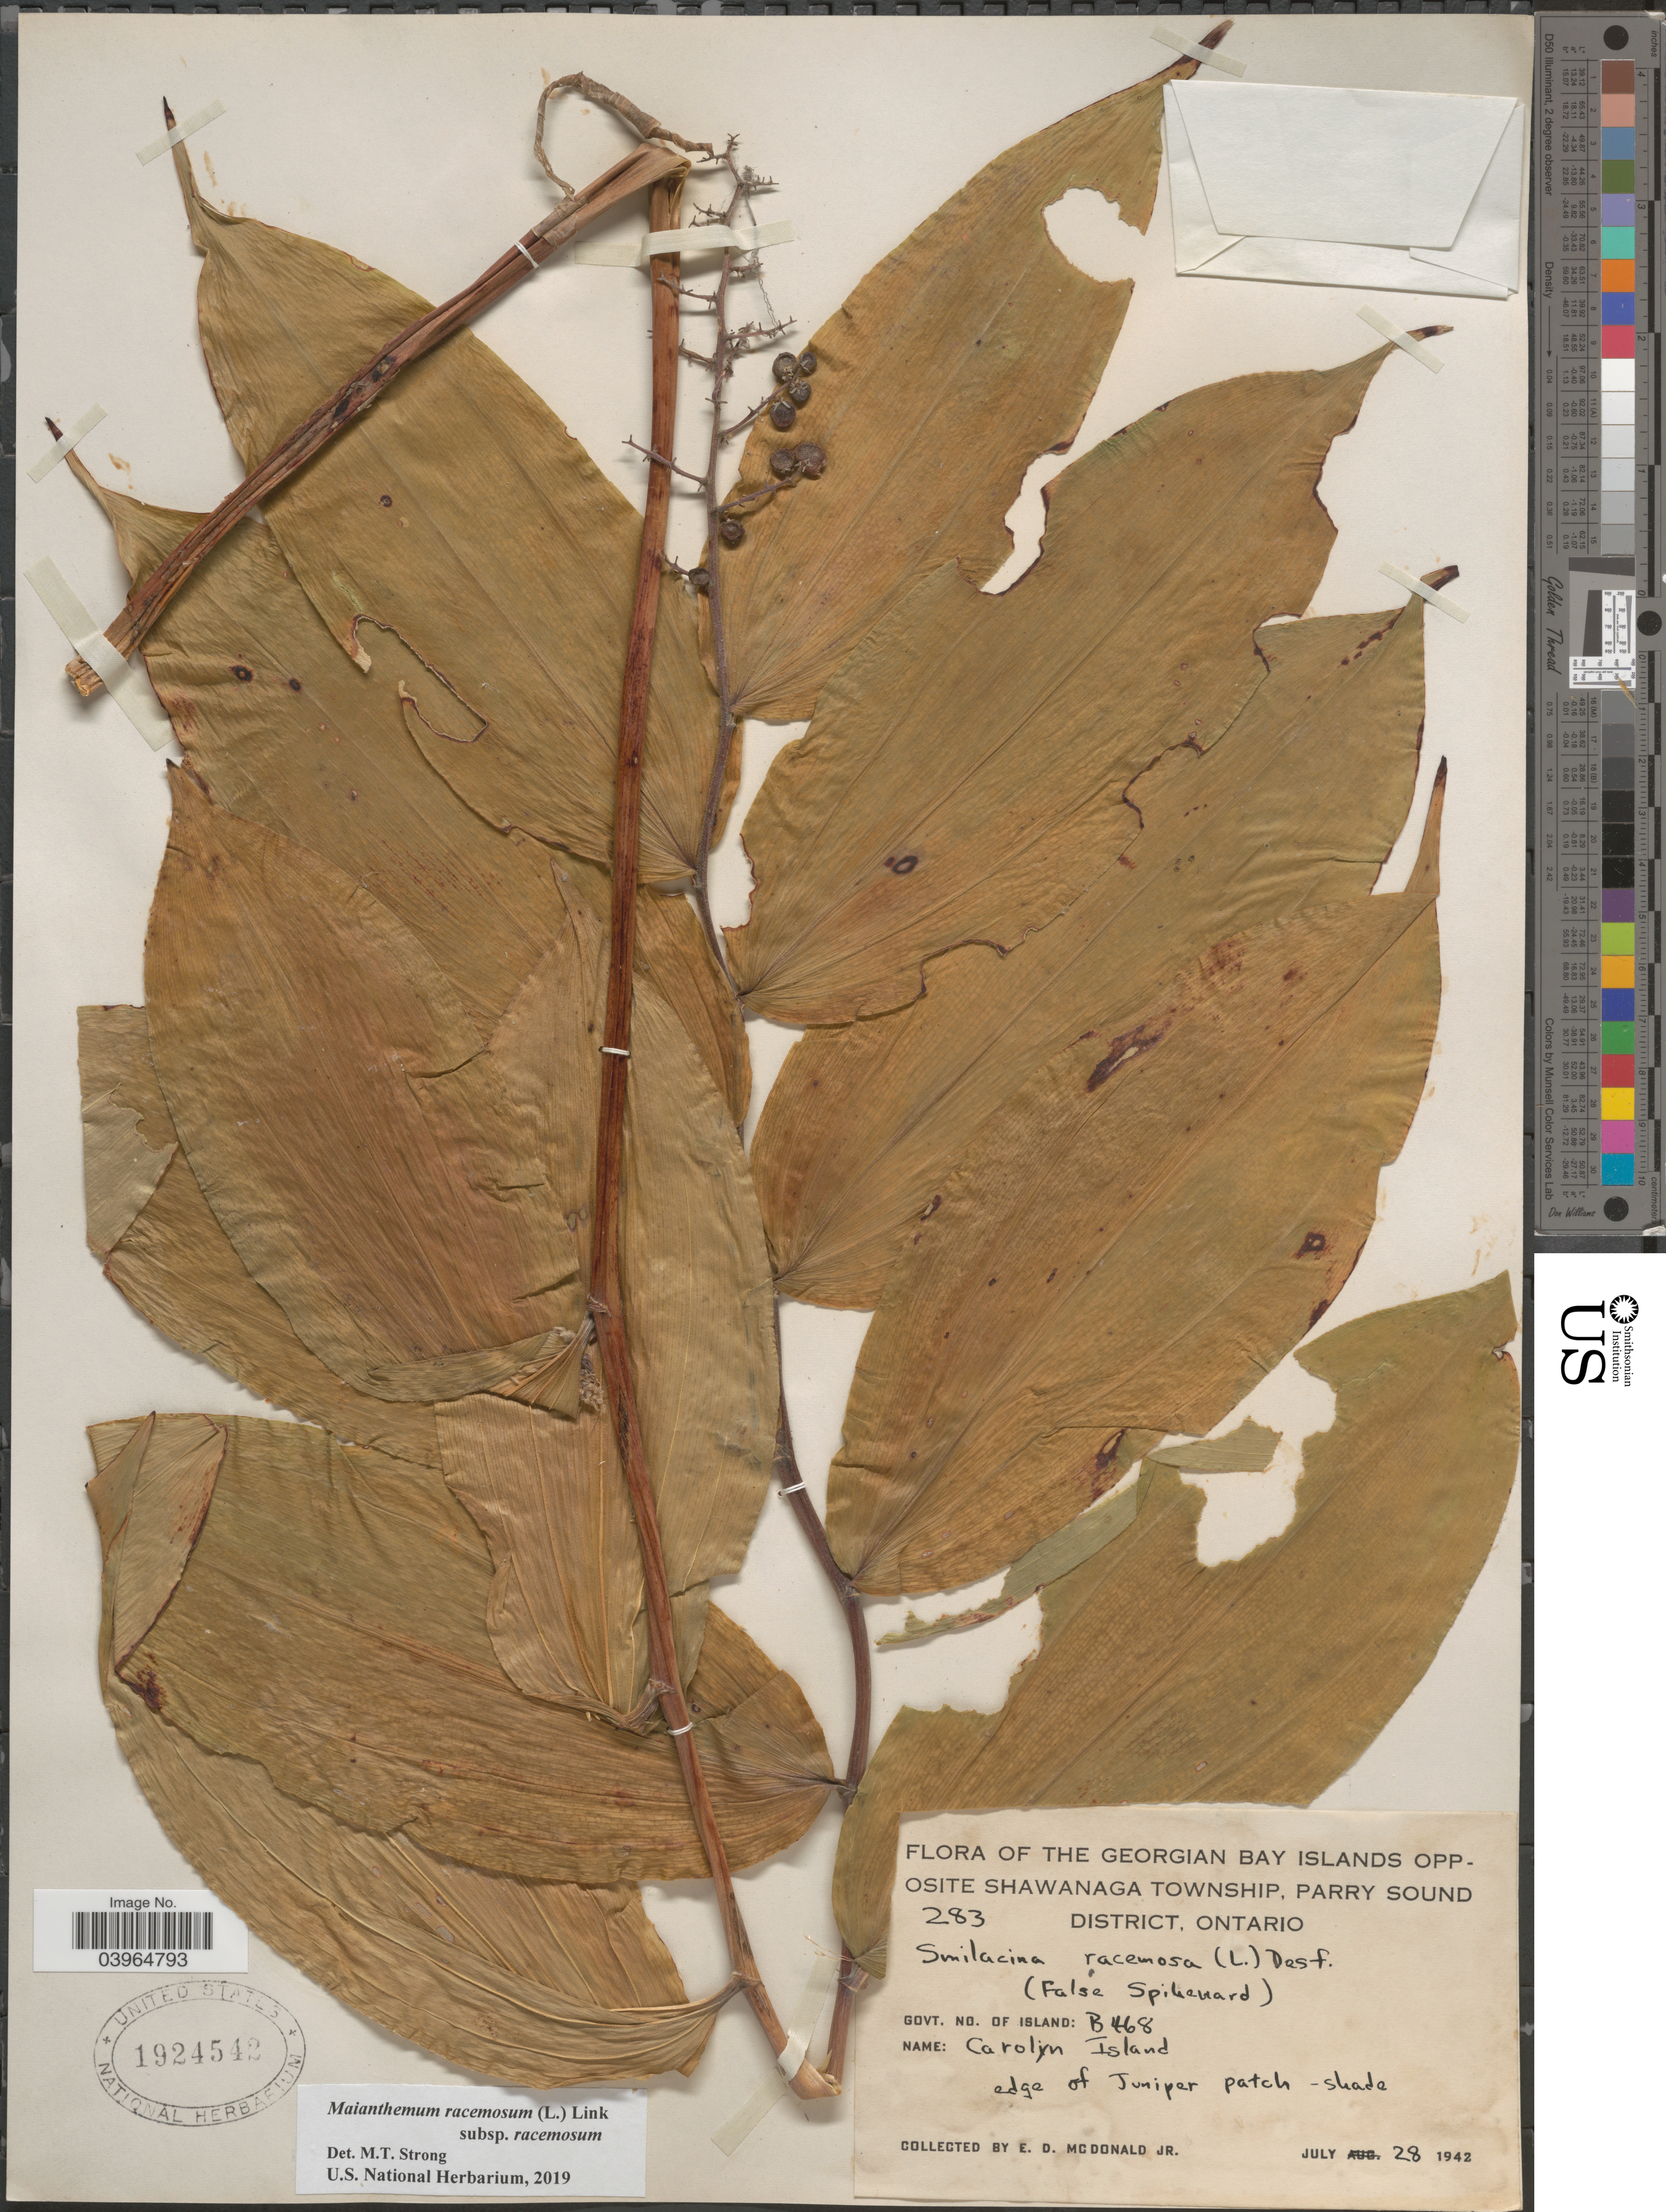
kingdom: Plantae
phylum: Tracheophyta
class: Liliopsida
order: Asparagales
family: Asparagaceae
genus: Maianthemum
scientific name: Maianthemum racemosum subsp. racemosum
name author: (L.) Link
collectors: E. D. McDonald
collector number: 283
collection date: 1942-07-28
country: Canada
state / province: Ontario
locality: The Georgian Bay Islands opposite Shawanaga Township, Parry Sound District. Govt. No. of Island: B468. Carolyn Island.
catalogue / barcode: US 1924542